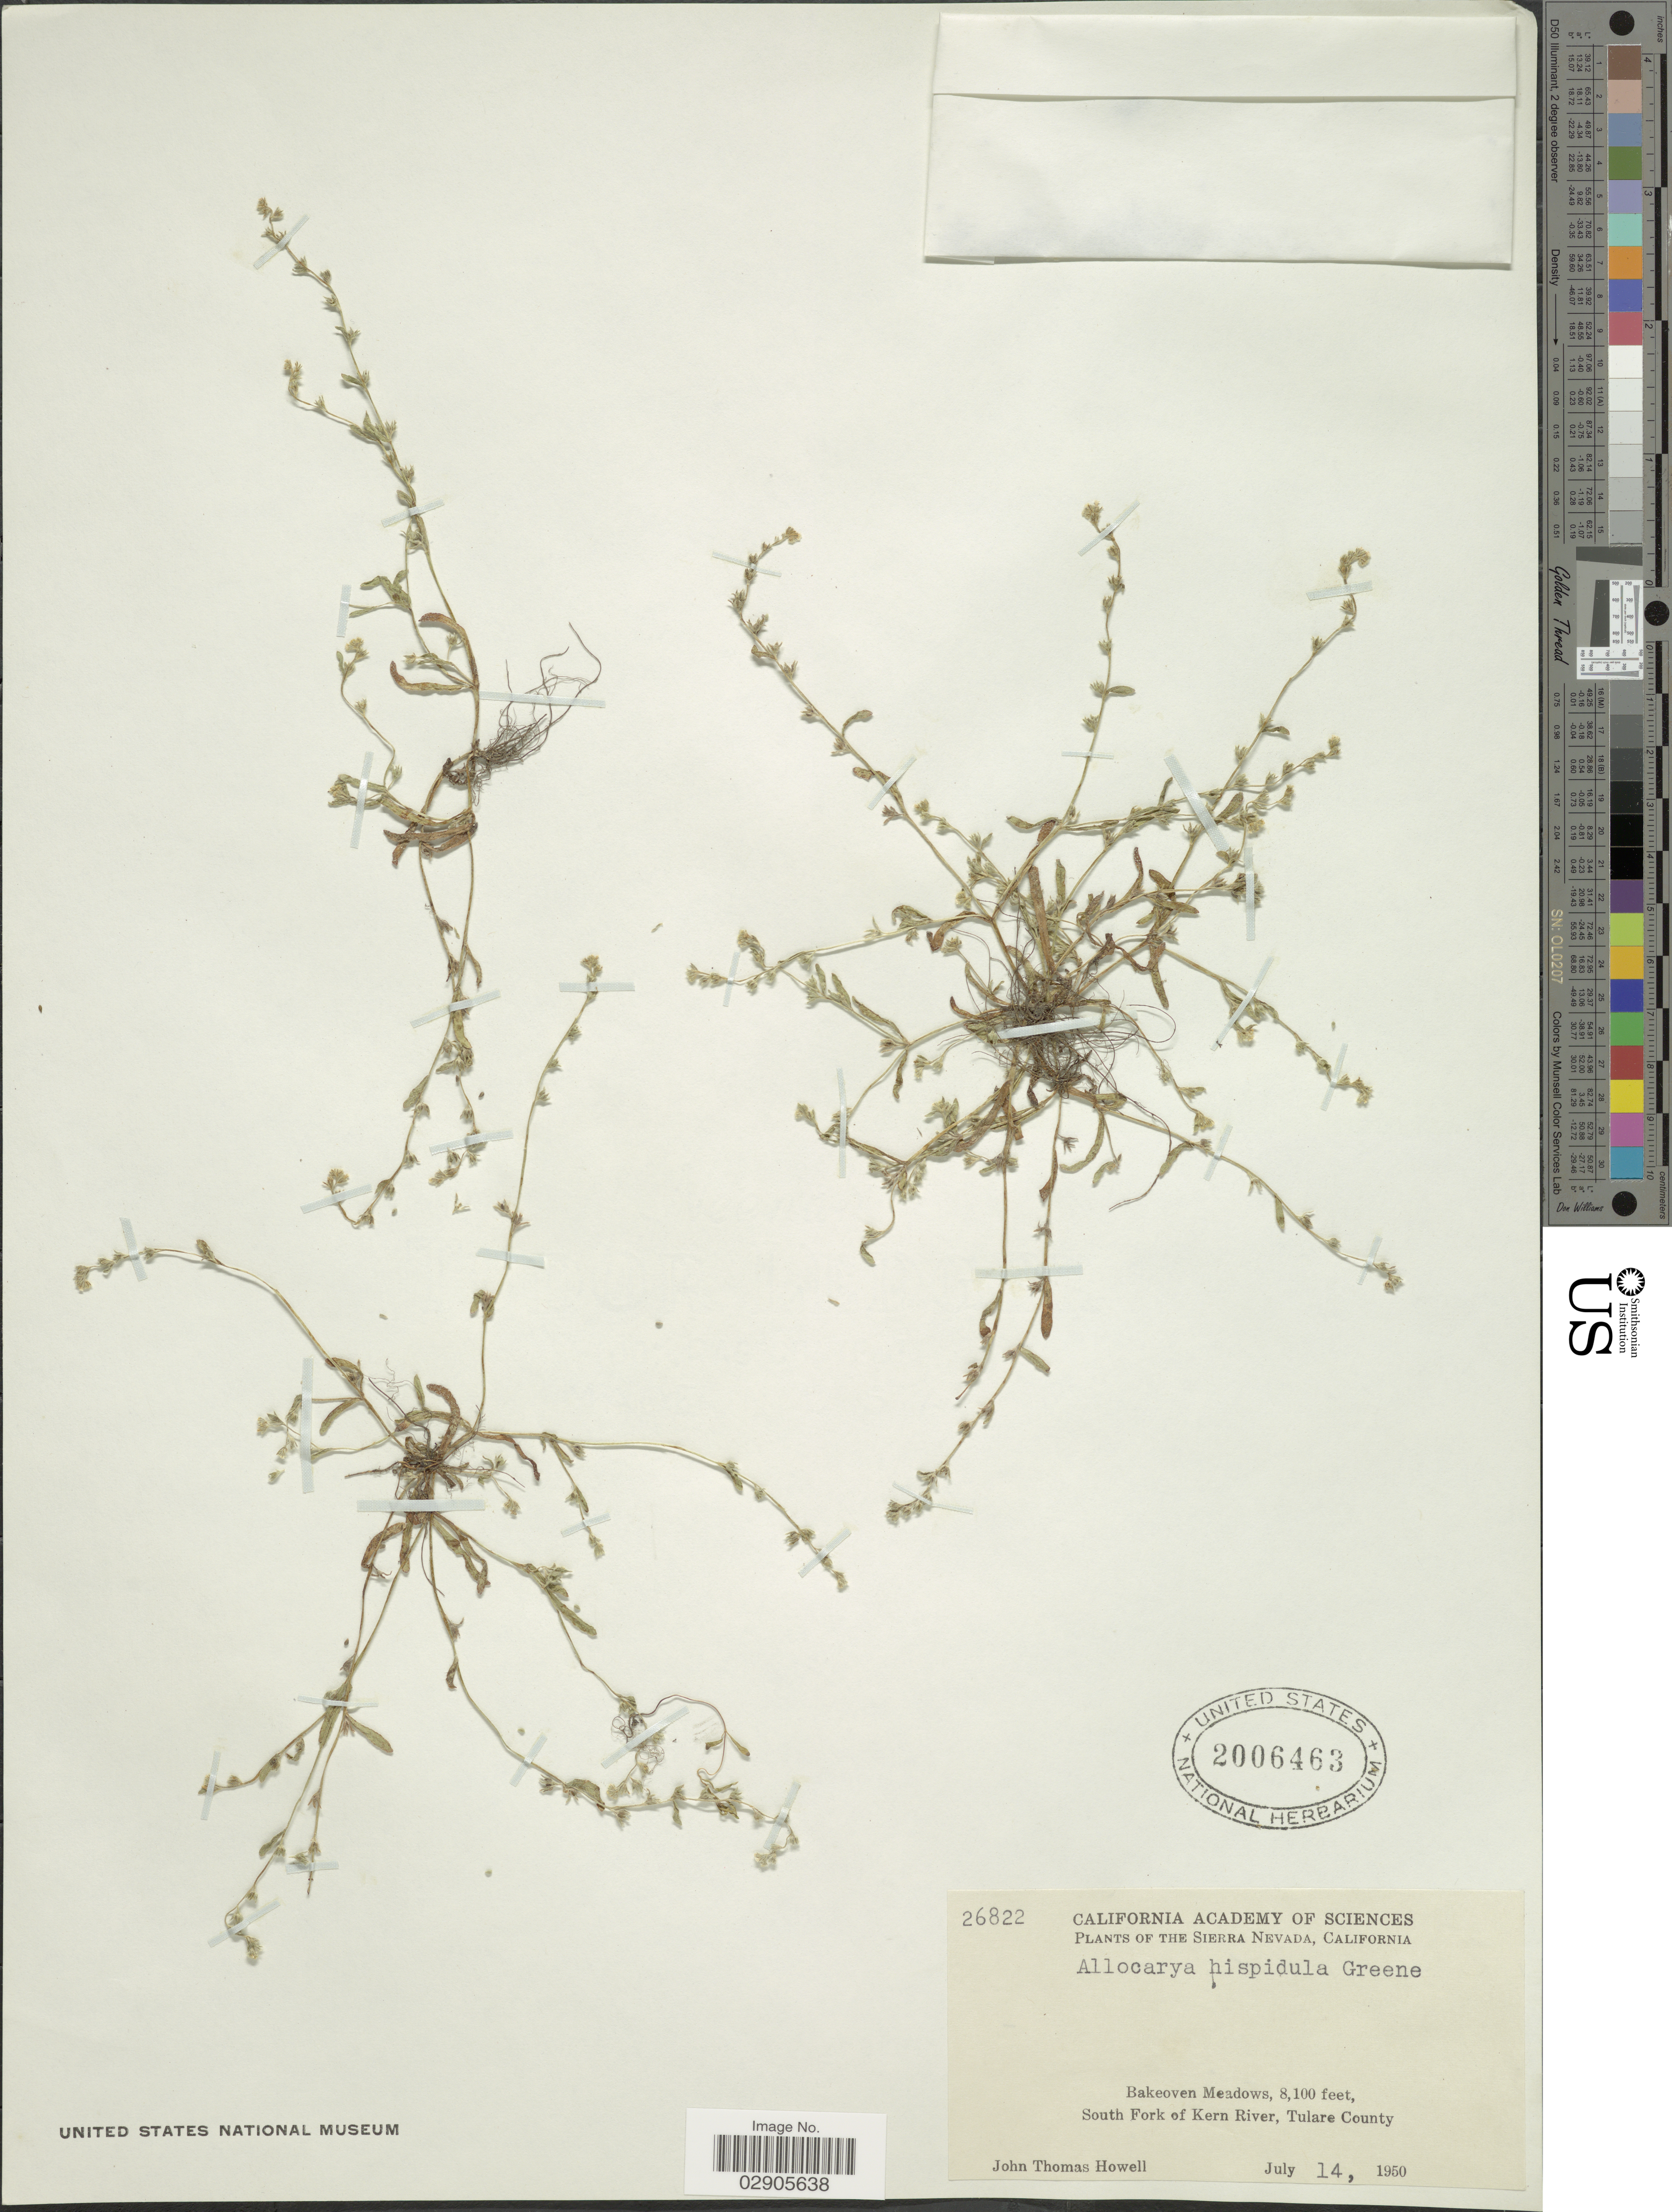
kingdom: Plantae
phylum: Tracheophyta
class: Magnoliopsida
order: Boraginales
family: Boraginaceae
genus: Plagiobothrys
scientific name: Plagiobothrys hispidulus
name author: (Greene) I.M. Johnst.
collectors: J. T. Howell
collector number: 26822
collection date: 1950-07-14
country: United States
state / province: California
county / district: Tulare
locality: The Sierra Nevada. Bakeoven Meadows, South Fork of Kern River, Tulare County.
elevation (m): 2469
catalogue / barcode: US 2006463